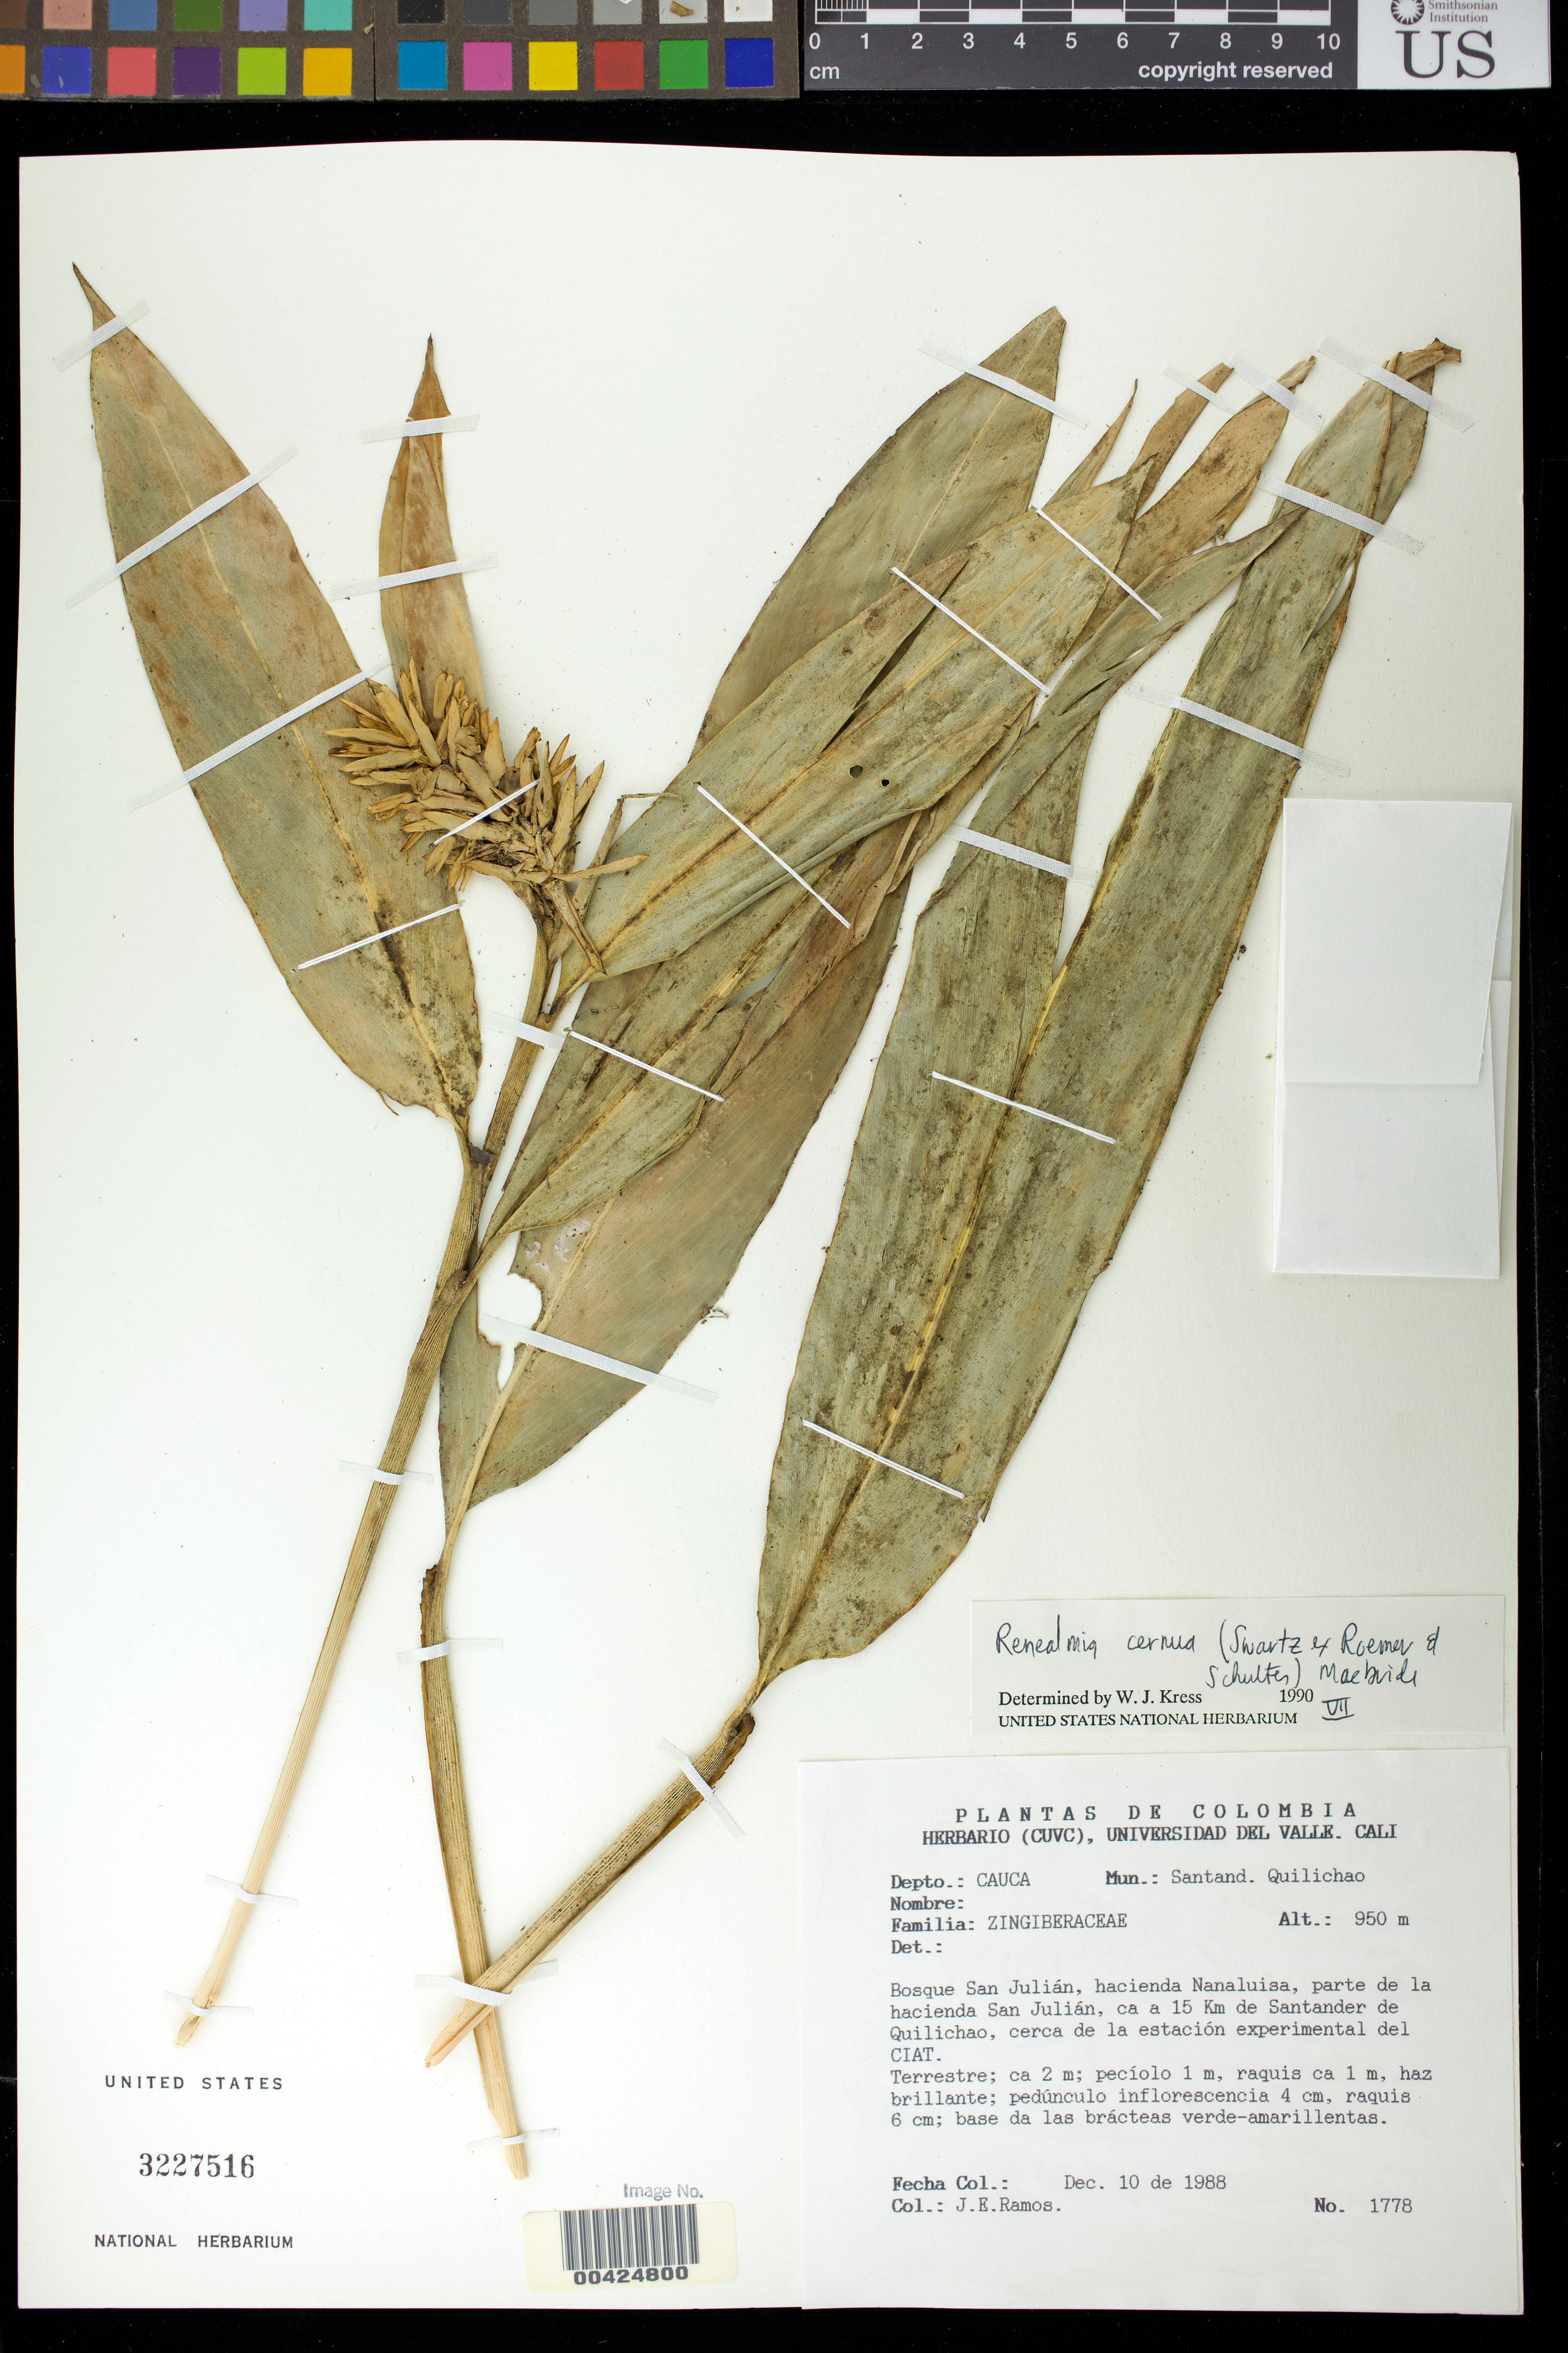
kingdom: Plantae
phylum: Tracheophyta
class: Liliopsida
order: Zingiberales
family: Zingiberaceae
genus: Renealmia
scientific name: Renealmia cernua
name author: (Sw. ex Roem. & Schult.) J.F. Macbr.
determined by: Kress, W. J., (US), Smithsonian Institution - National Museum of Natural History (UNITED STATES)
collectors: J. E. Ramos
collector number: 1778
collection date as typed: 10 Dec 1988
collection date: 1988-12-10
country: Colombia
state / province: Cauca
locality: Santand Quilichao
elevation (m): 950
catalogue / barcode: US 3227516